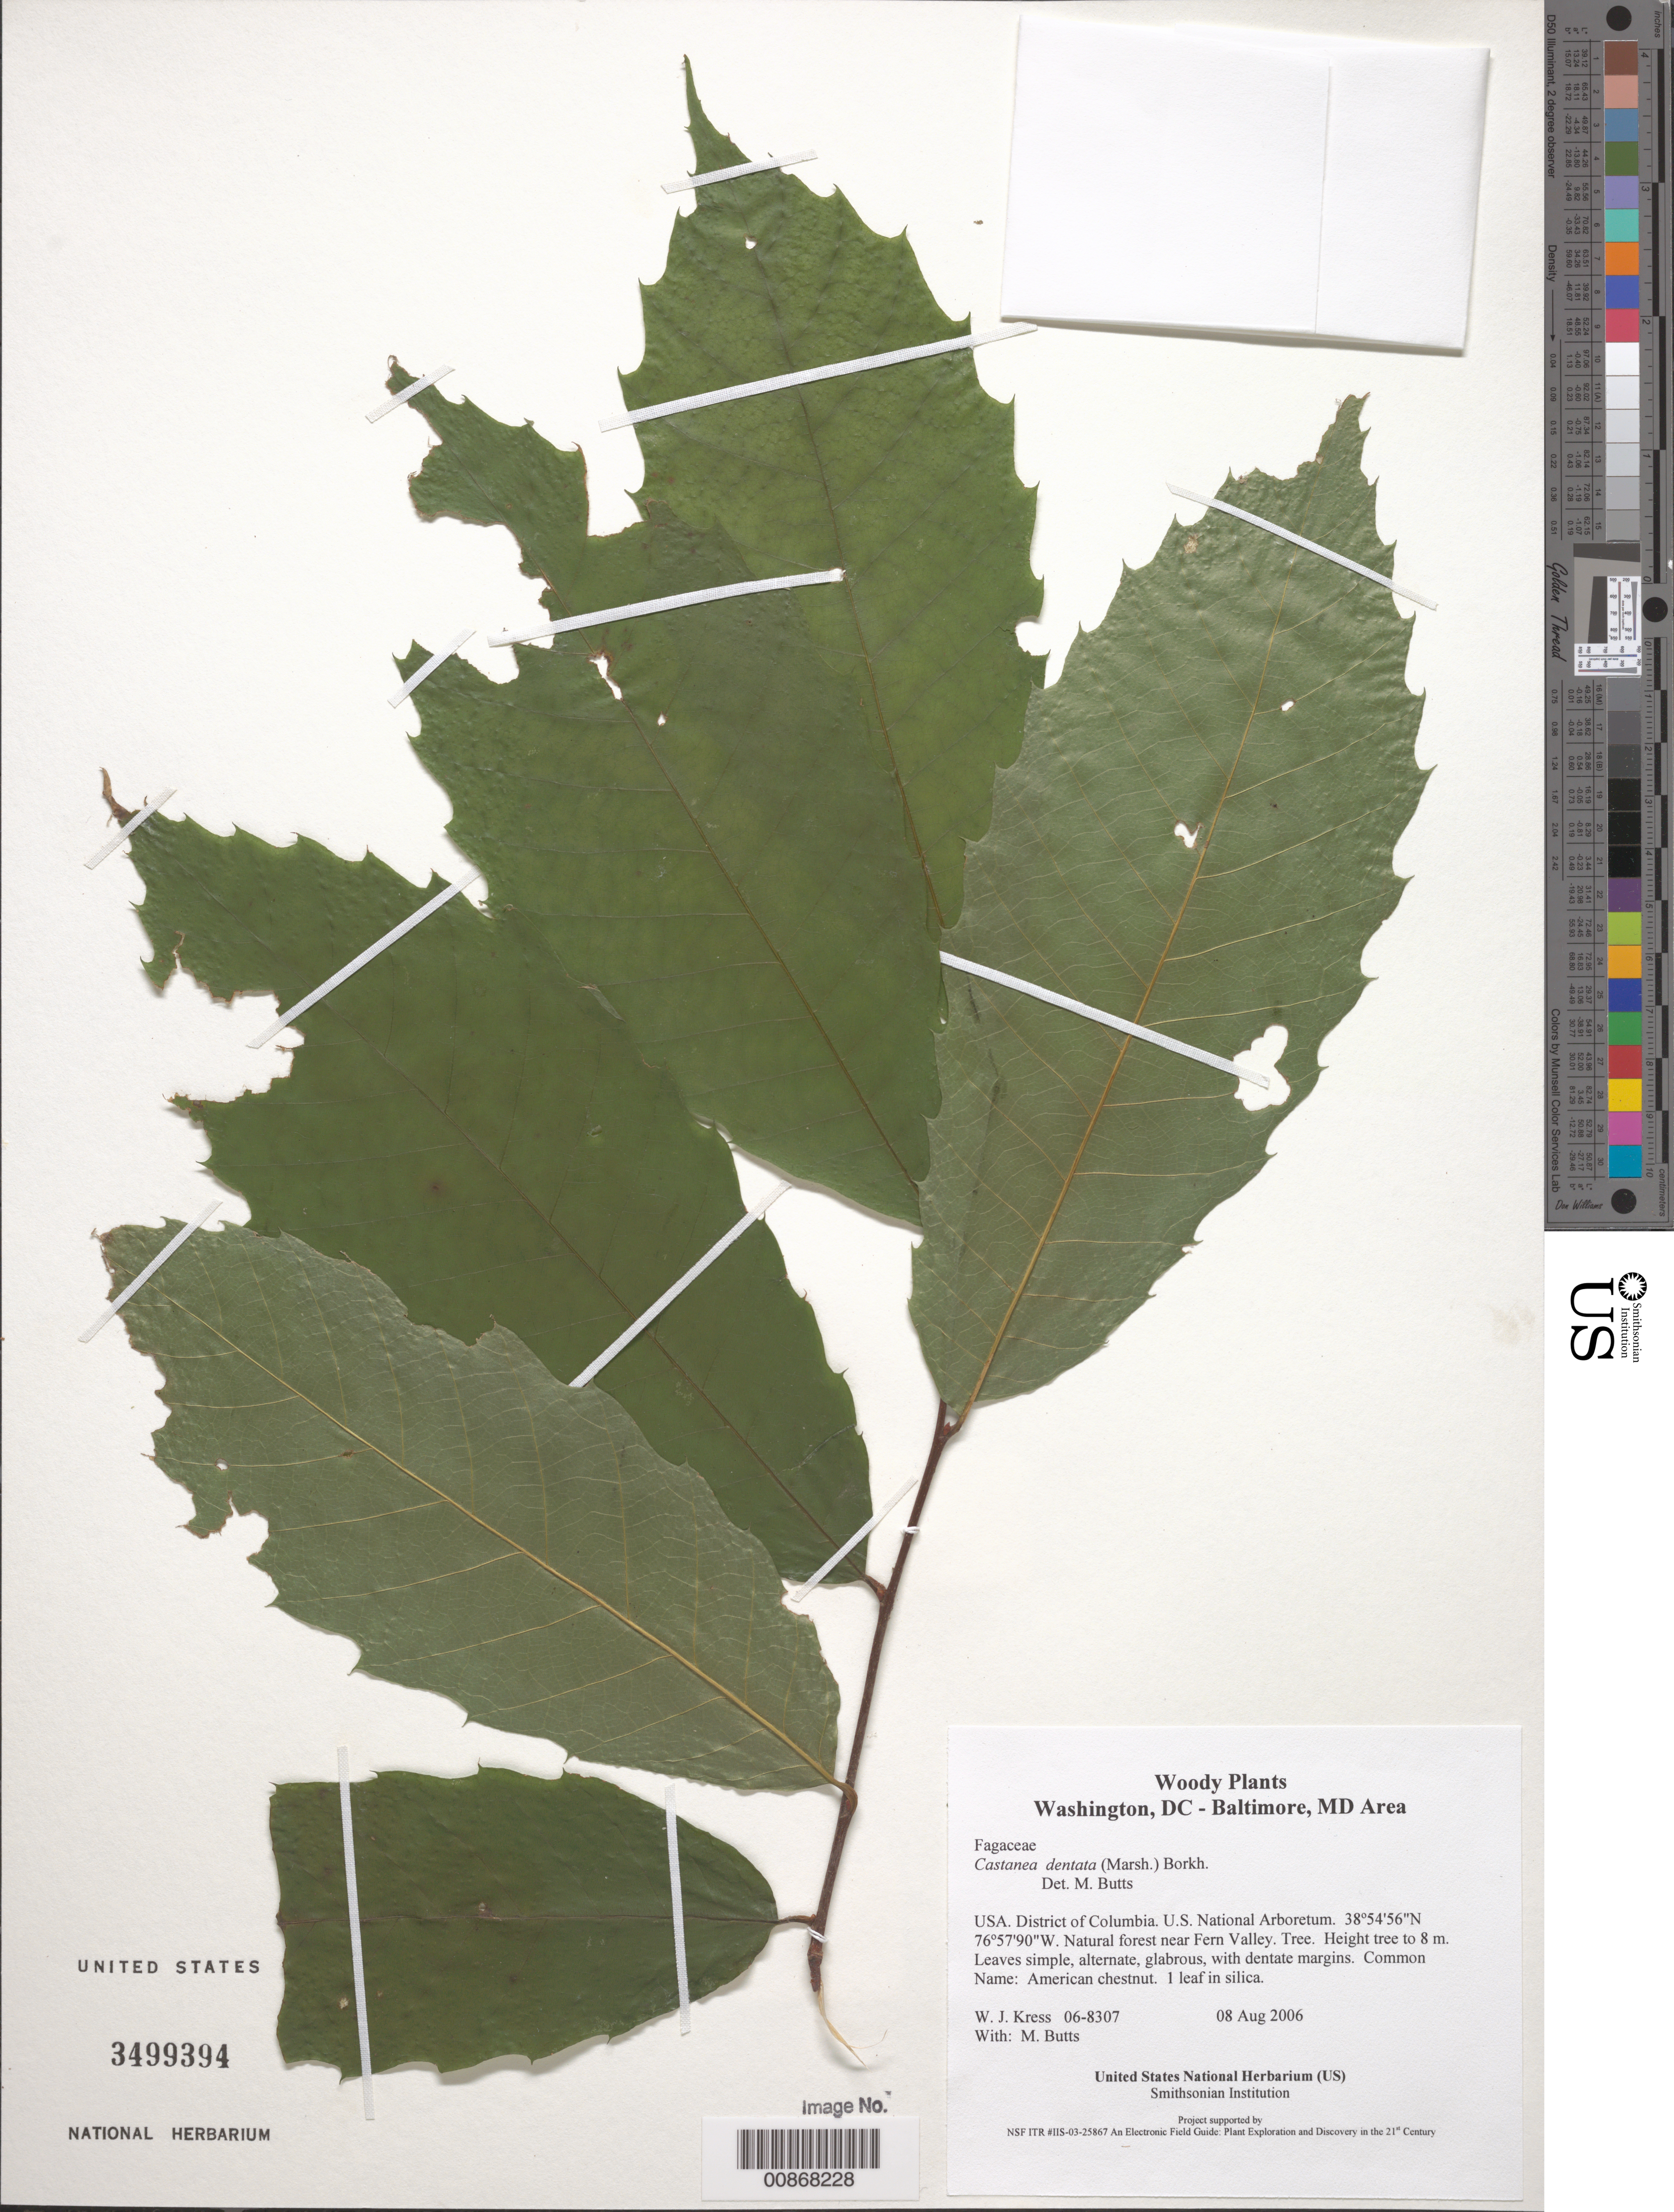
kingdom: Plantae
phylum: Tracheophyta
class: Magnoliopsida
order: Fagales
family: Fagaceae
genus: Castanea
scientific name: Castanea dentata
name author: (Marshall) Borkh.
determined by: Butts, M. B.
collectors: W. J. Kress & M. B. Butts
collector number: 06-8307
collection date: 2006-08-08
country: United States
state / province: District of Columbia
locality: U.S. National Arboretum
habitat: Natural forest near Fern Valley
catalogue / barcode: US 3499394